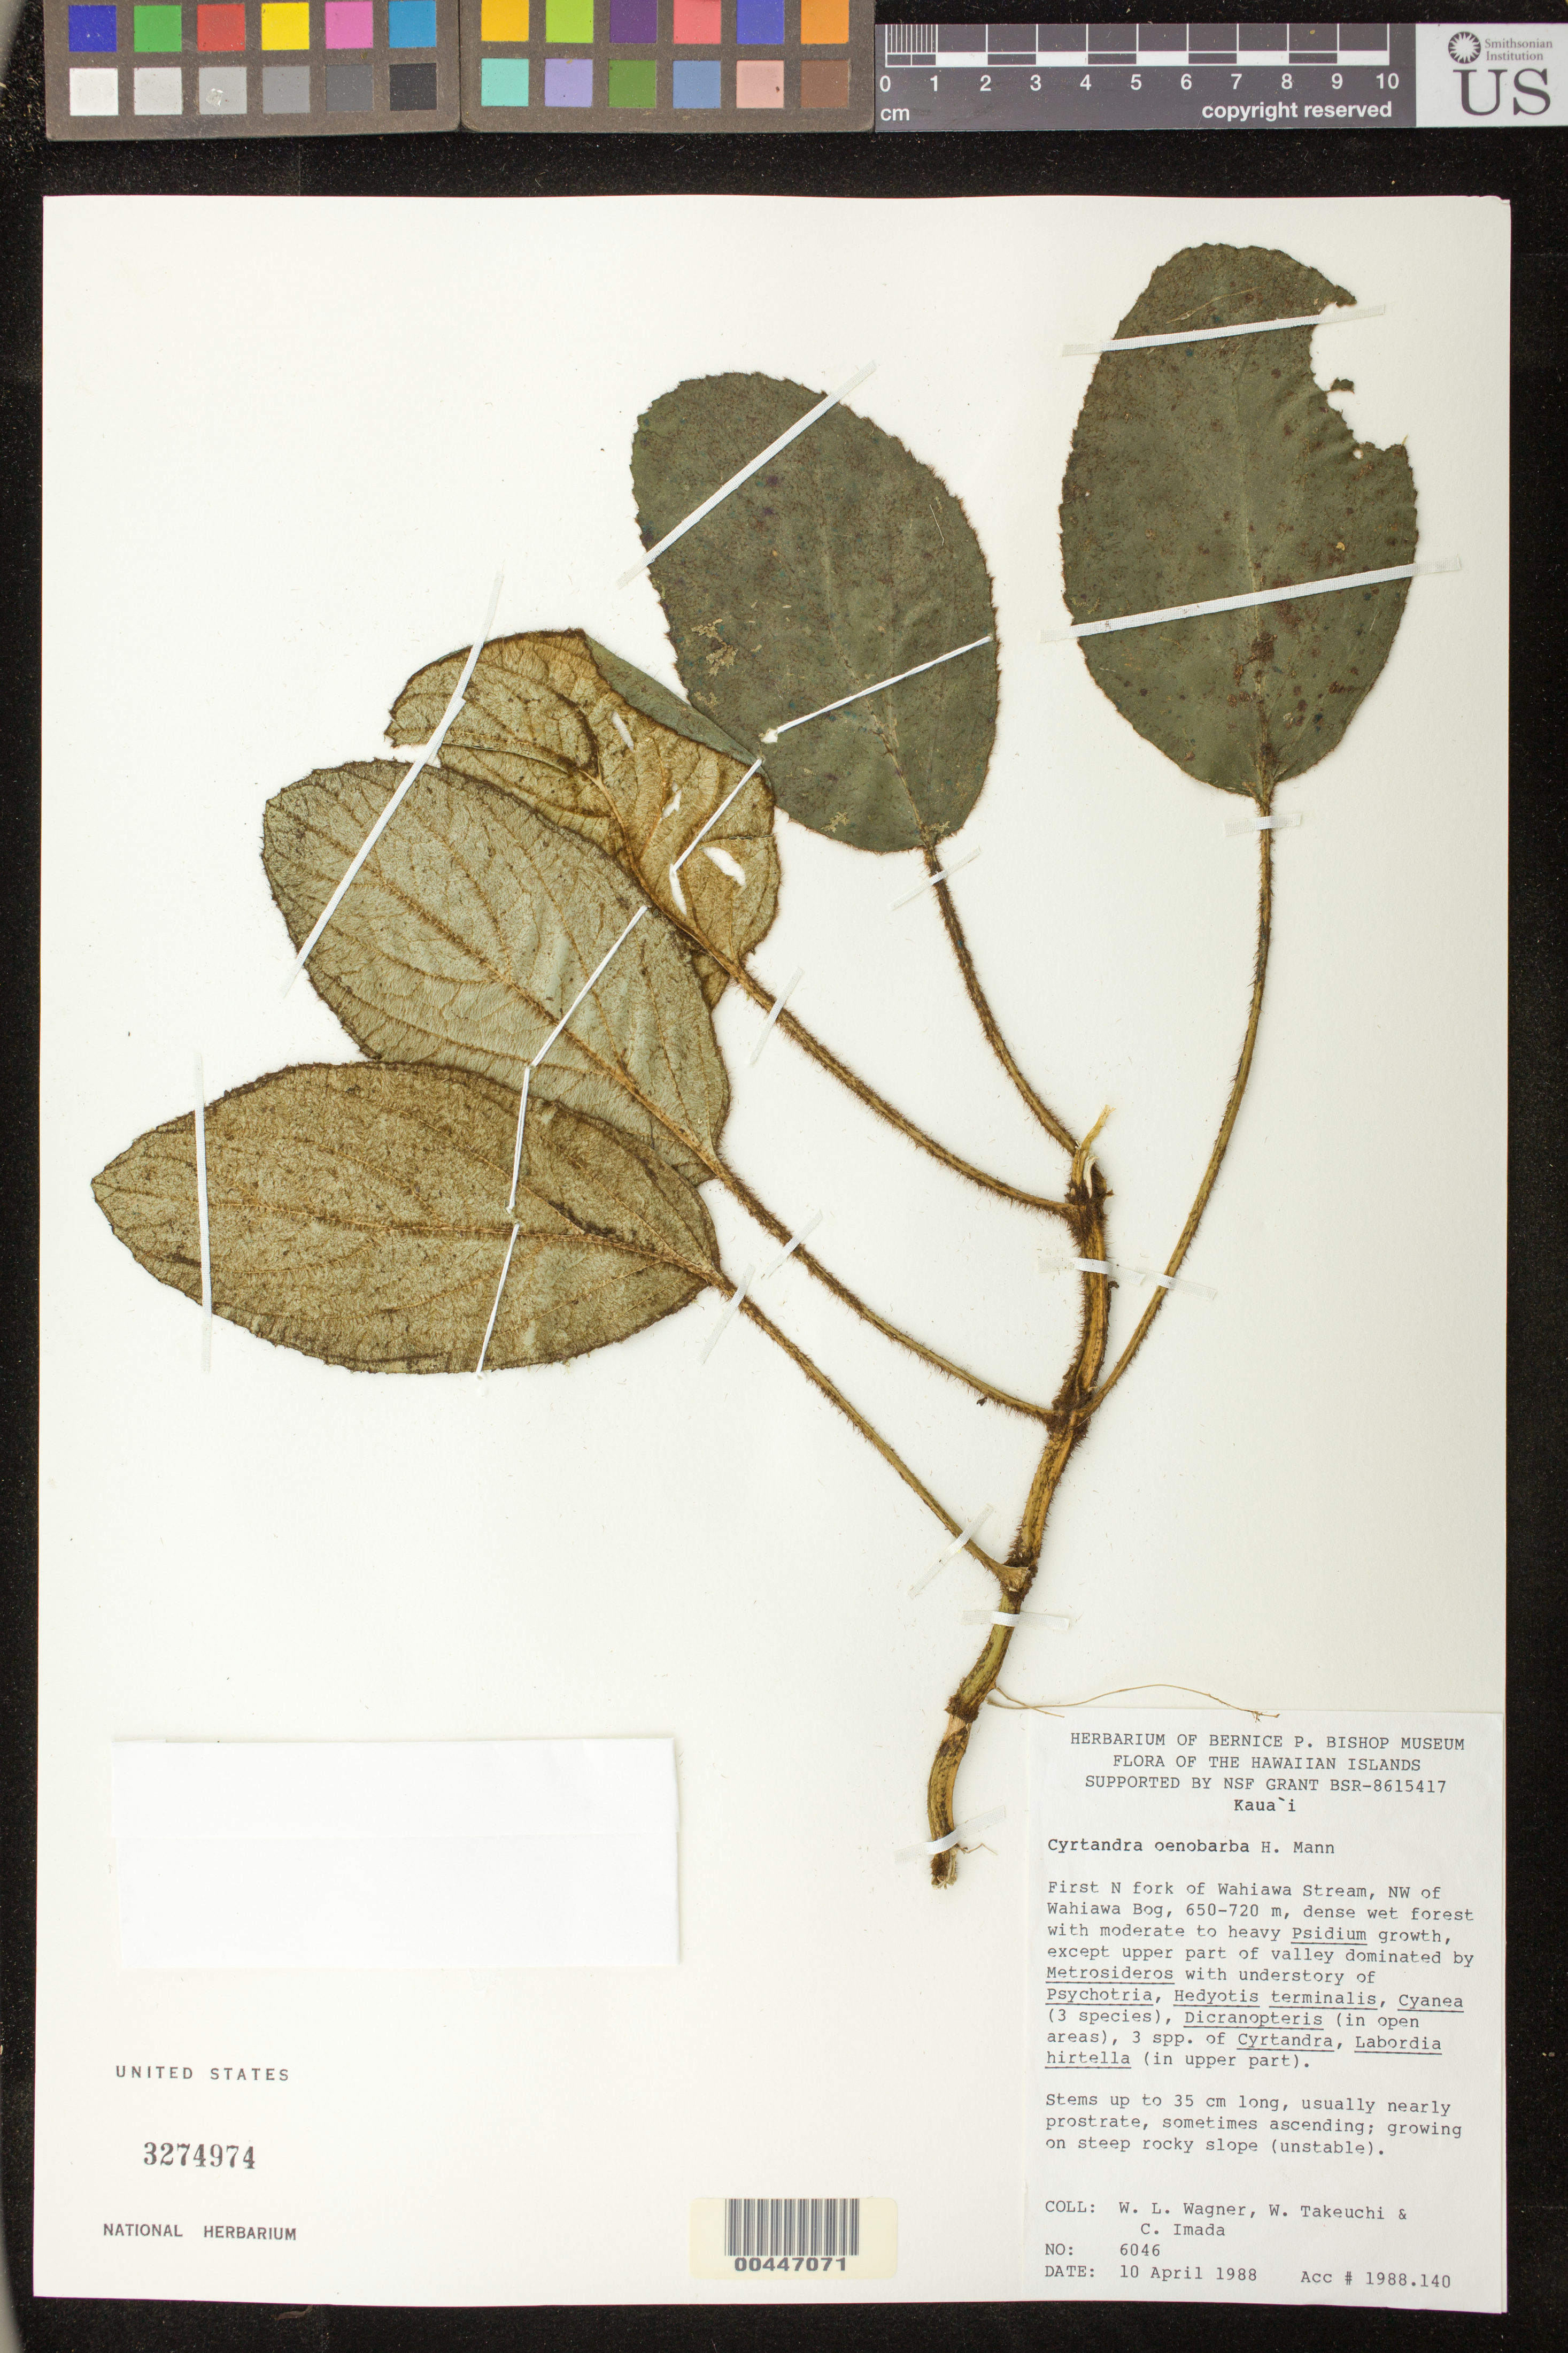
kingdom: Plantae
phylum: Tracheophyta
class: Magnoliopsida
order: Lamiales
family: Gesneriaceae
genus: Cyrtandra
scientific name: Cyrtandra oenobarba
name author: H. Mann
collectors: W. L. Wagner, W. N. Takeuchi & C. Imada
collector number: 6046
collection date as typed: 10 Apr 1988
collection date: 1988-04-10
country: United States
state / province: Hawaii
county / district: Kauai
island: Kaua'i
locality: N fork of wahiawa stream, nw of wahiawa bog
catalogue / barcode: US 3274974